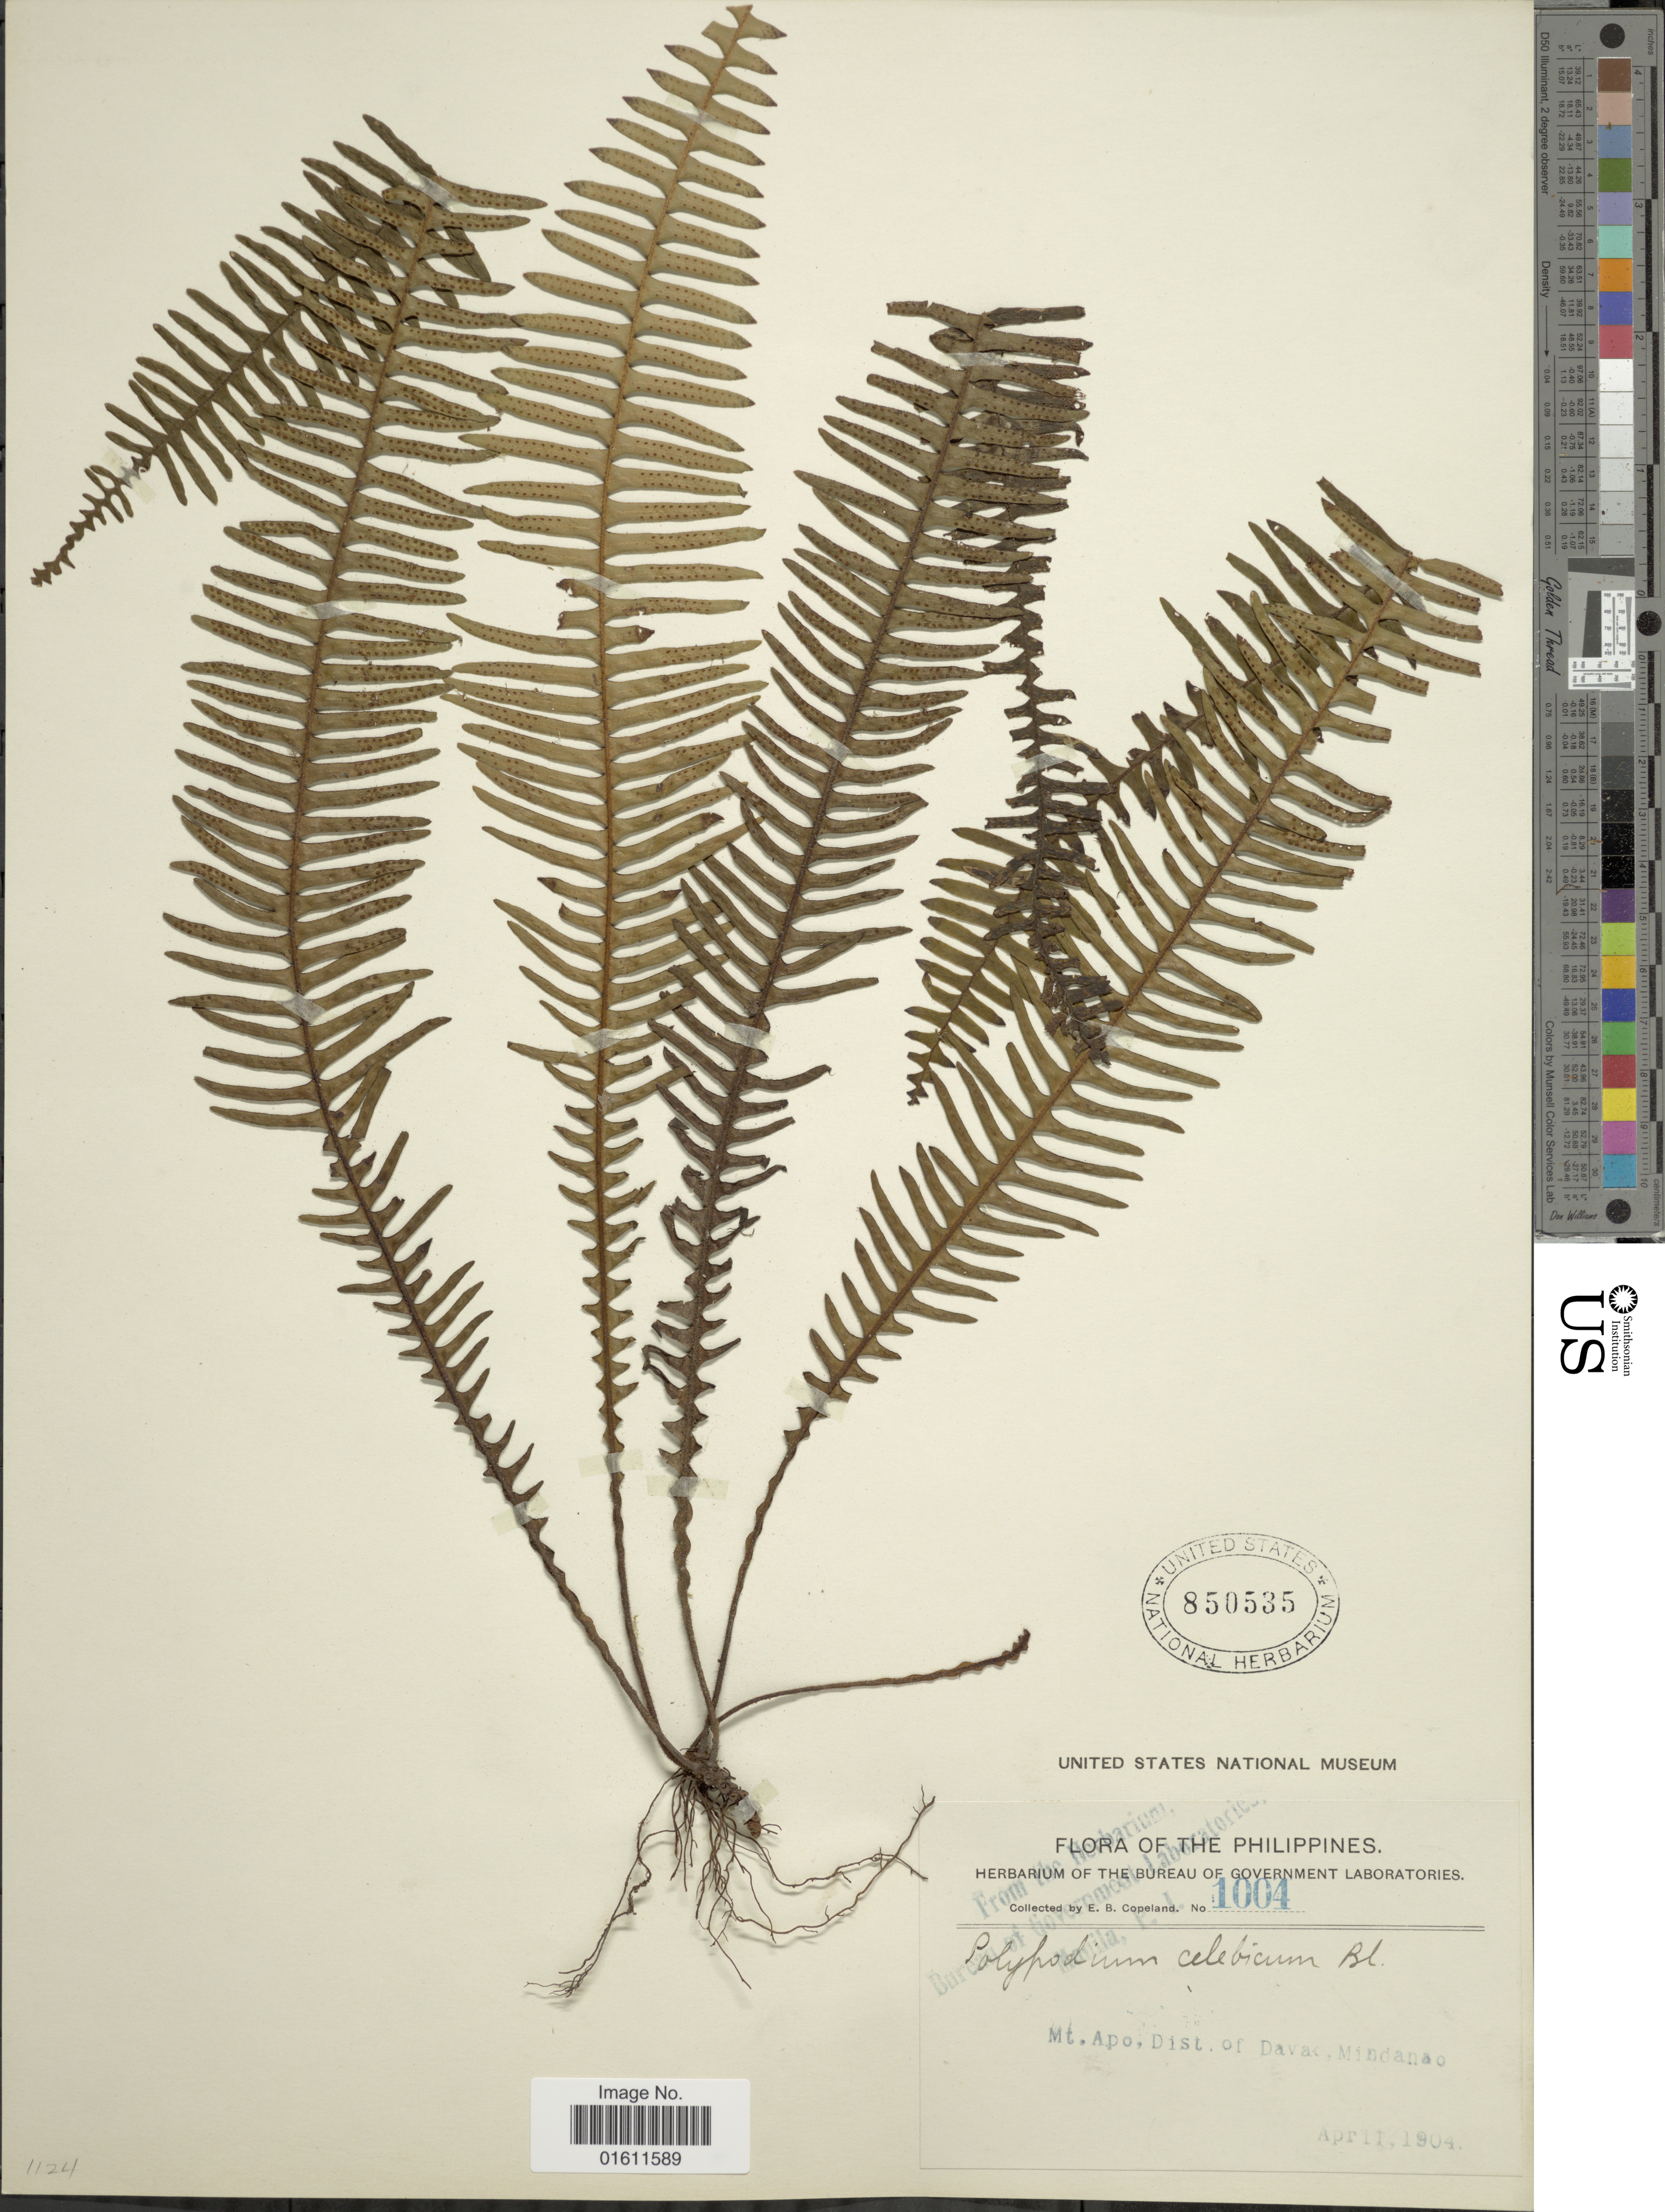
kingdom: Plantae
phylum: Tracheophyta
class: Polypodiopsida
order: Polypodiales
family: Polypodiaceae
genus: Prosaptia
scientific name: Prosaptia celebica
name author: (Blume) Tagawa & K. Iwats.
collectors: E. B. Copeland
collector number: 1004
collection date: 1904-04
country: Philippines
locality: Mt. Apo, Dist. of Davao, Mindanao.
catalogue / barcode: US 850535